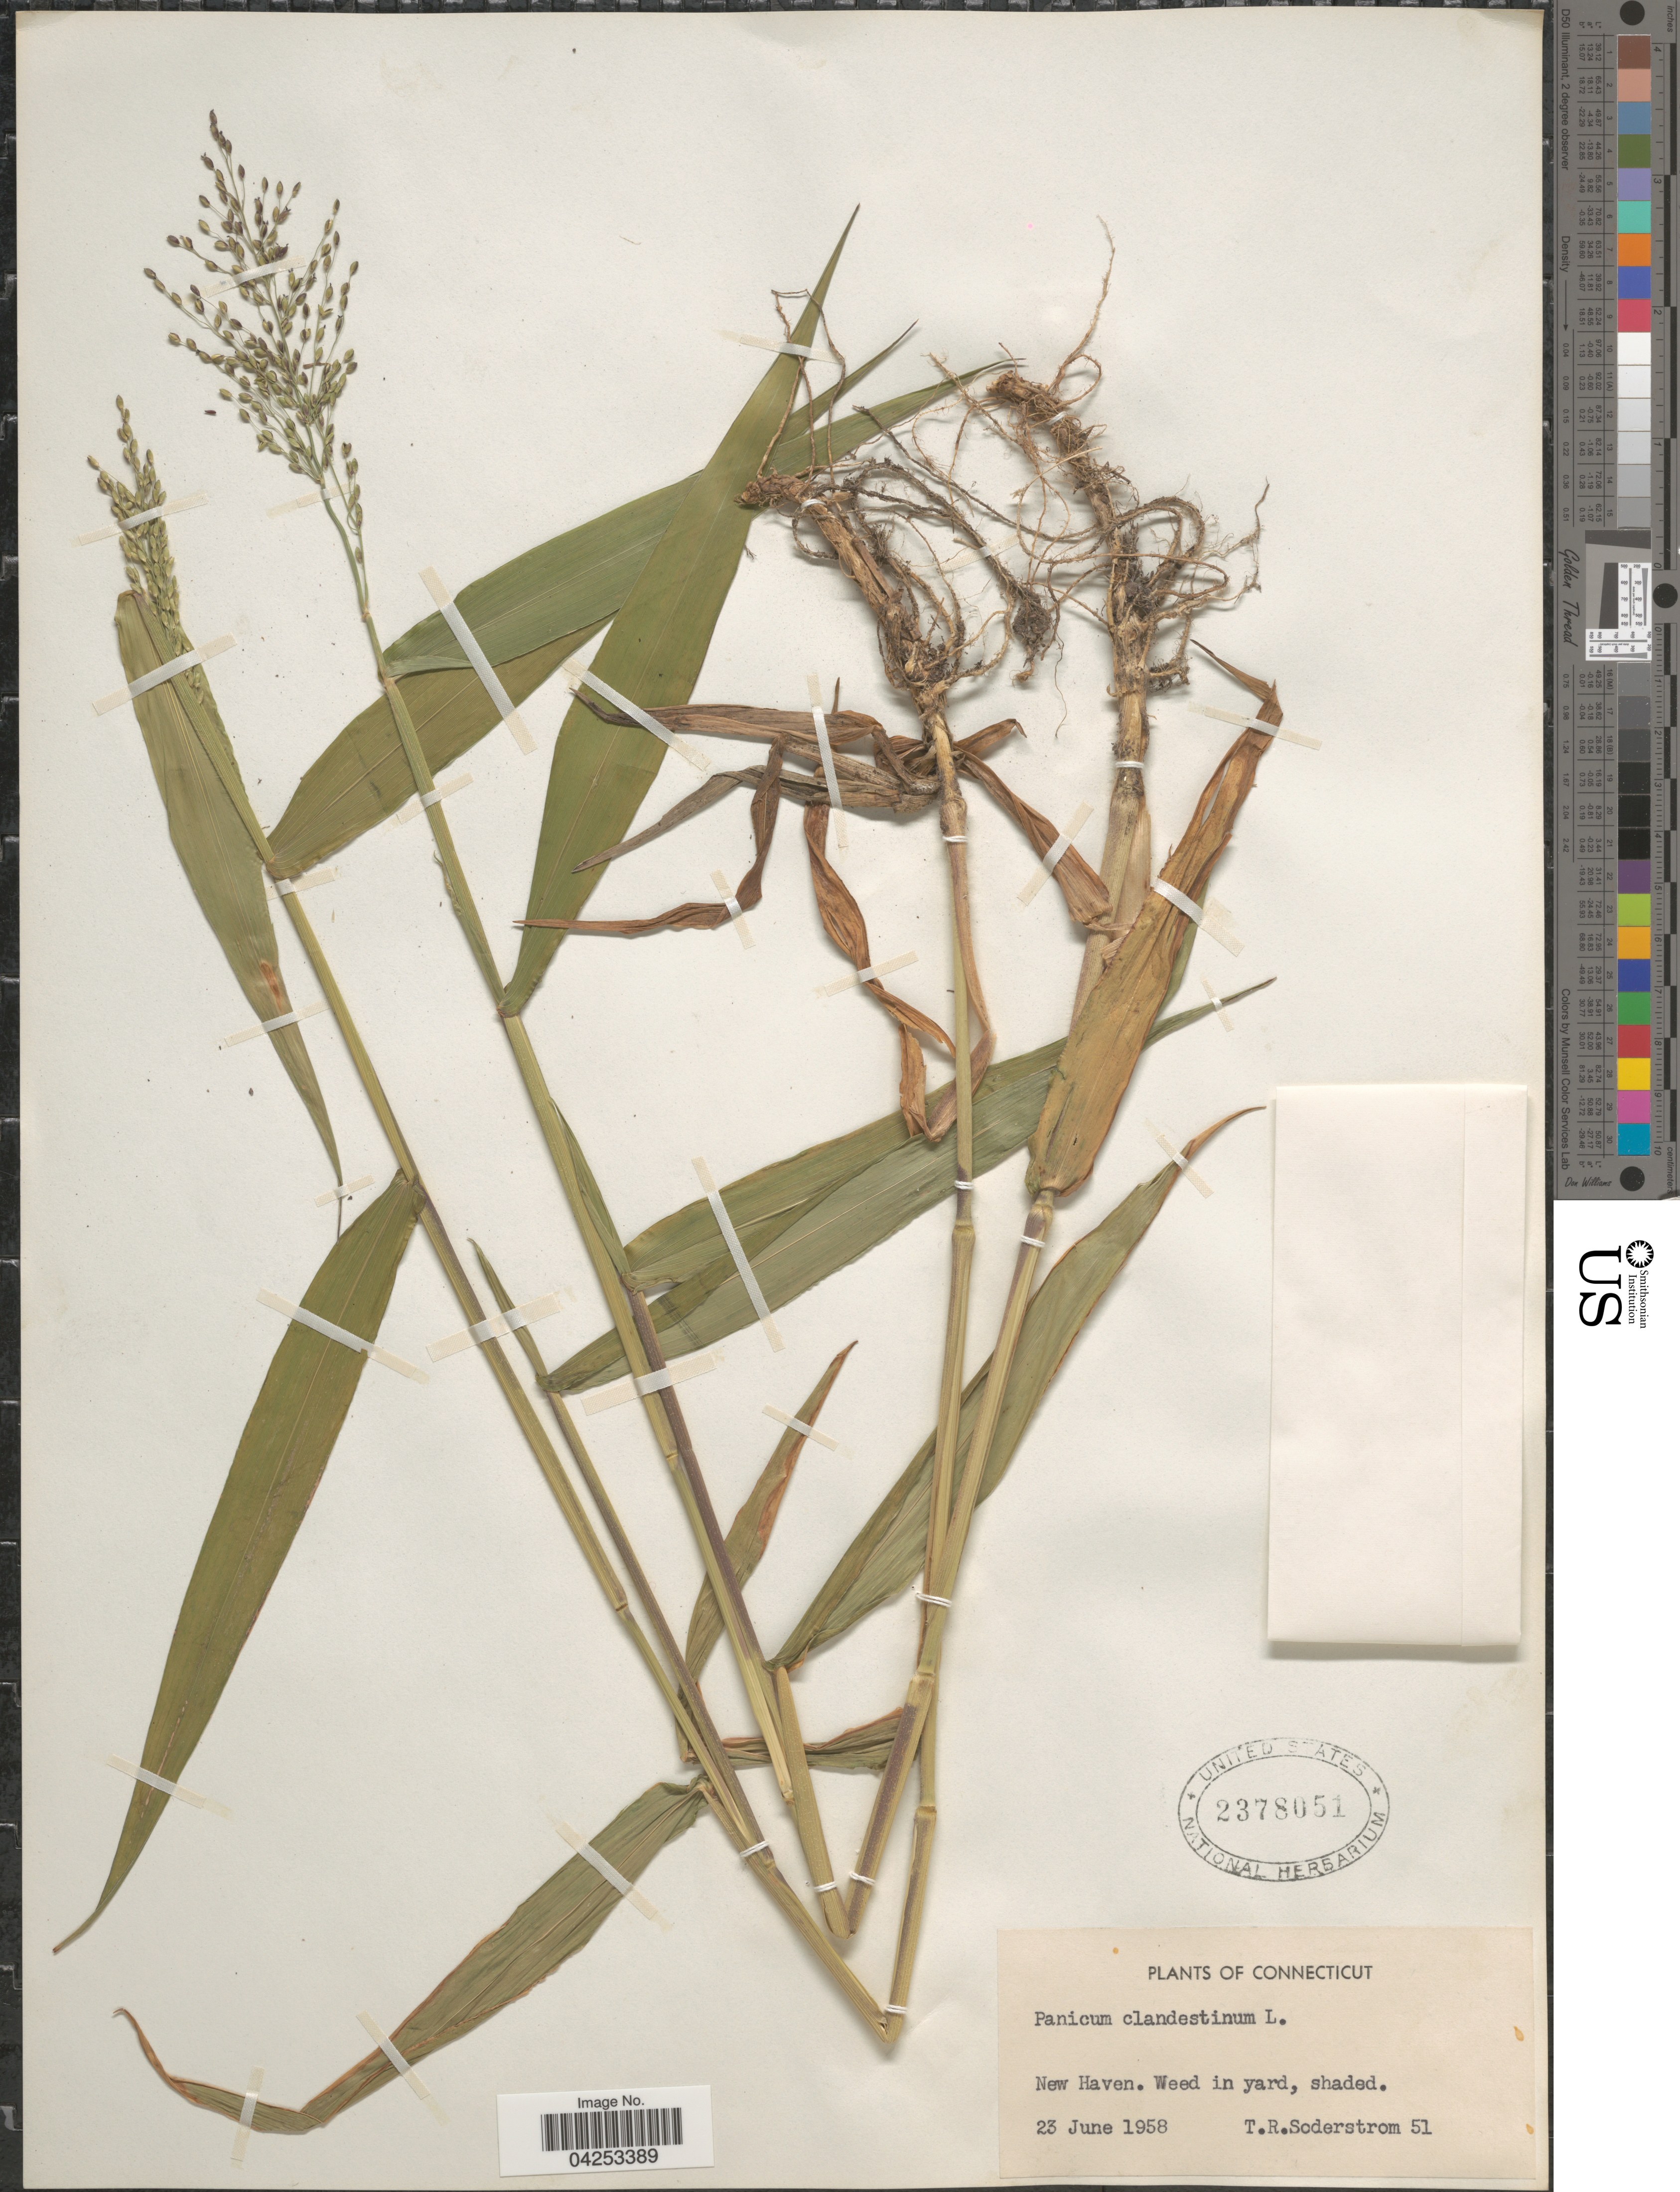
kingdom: Plantae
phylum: Tracheophyta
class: Liliopsida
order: Poales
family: Poaceae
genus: Dichanthelium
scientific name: Dichanthelium clandestinum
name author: (L.) Gould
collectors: T. R. Soderstrom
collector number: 51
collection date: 1958-06-23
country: United States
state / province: Connecticut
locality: New Haven.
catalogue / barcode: US 2378051